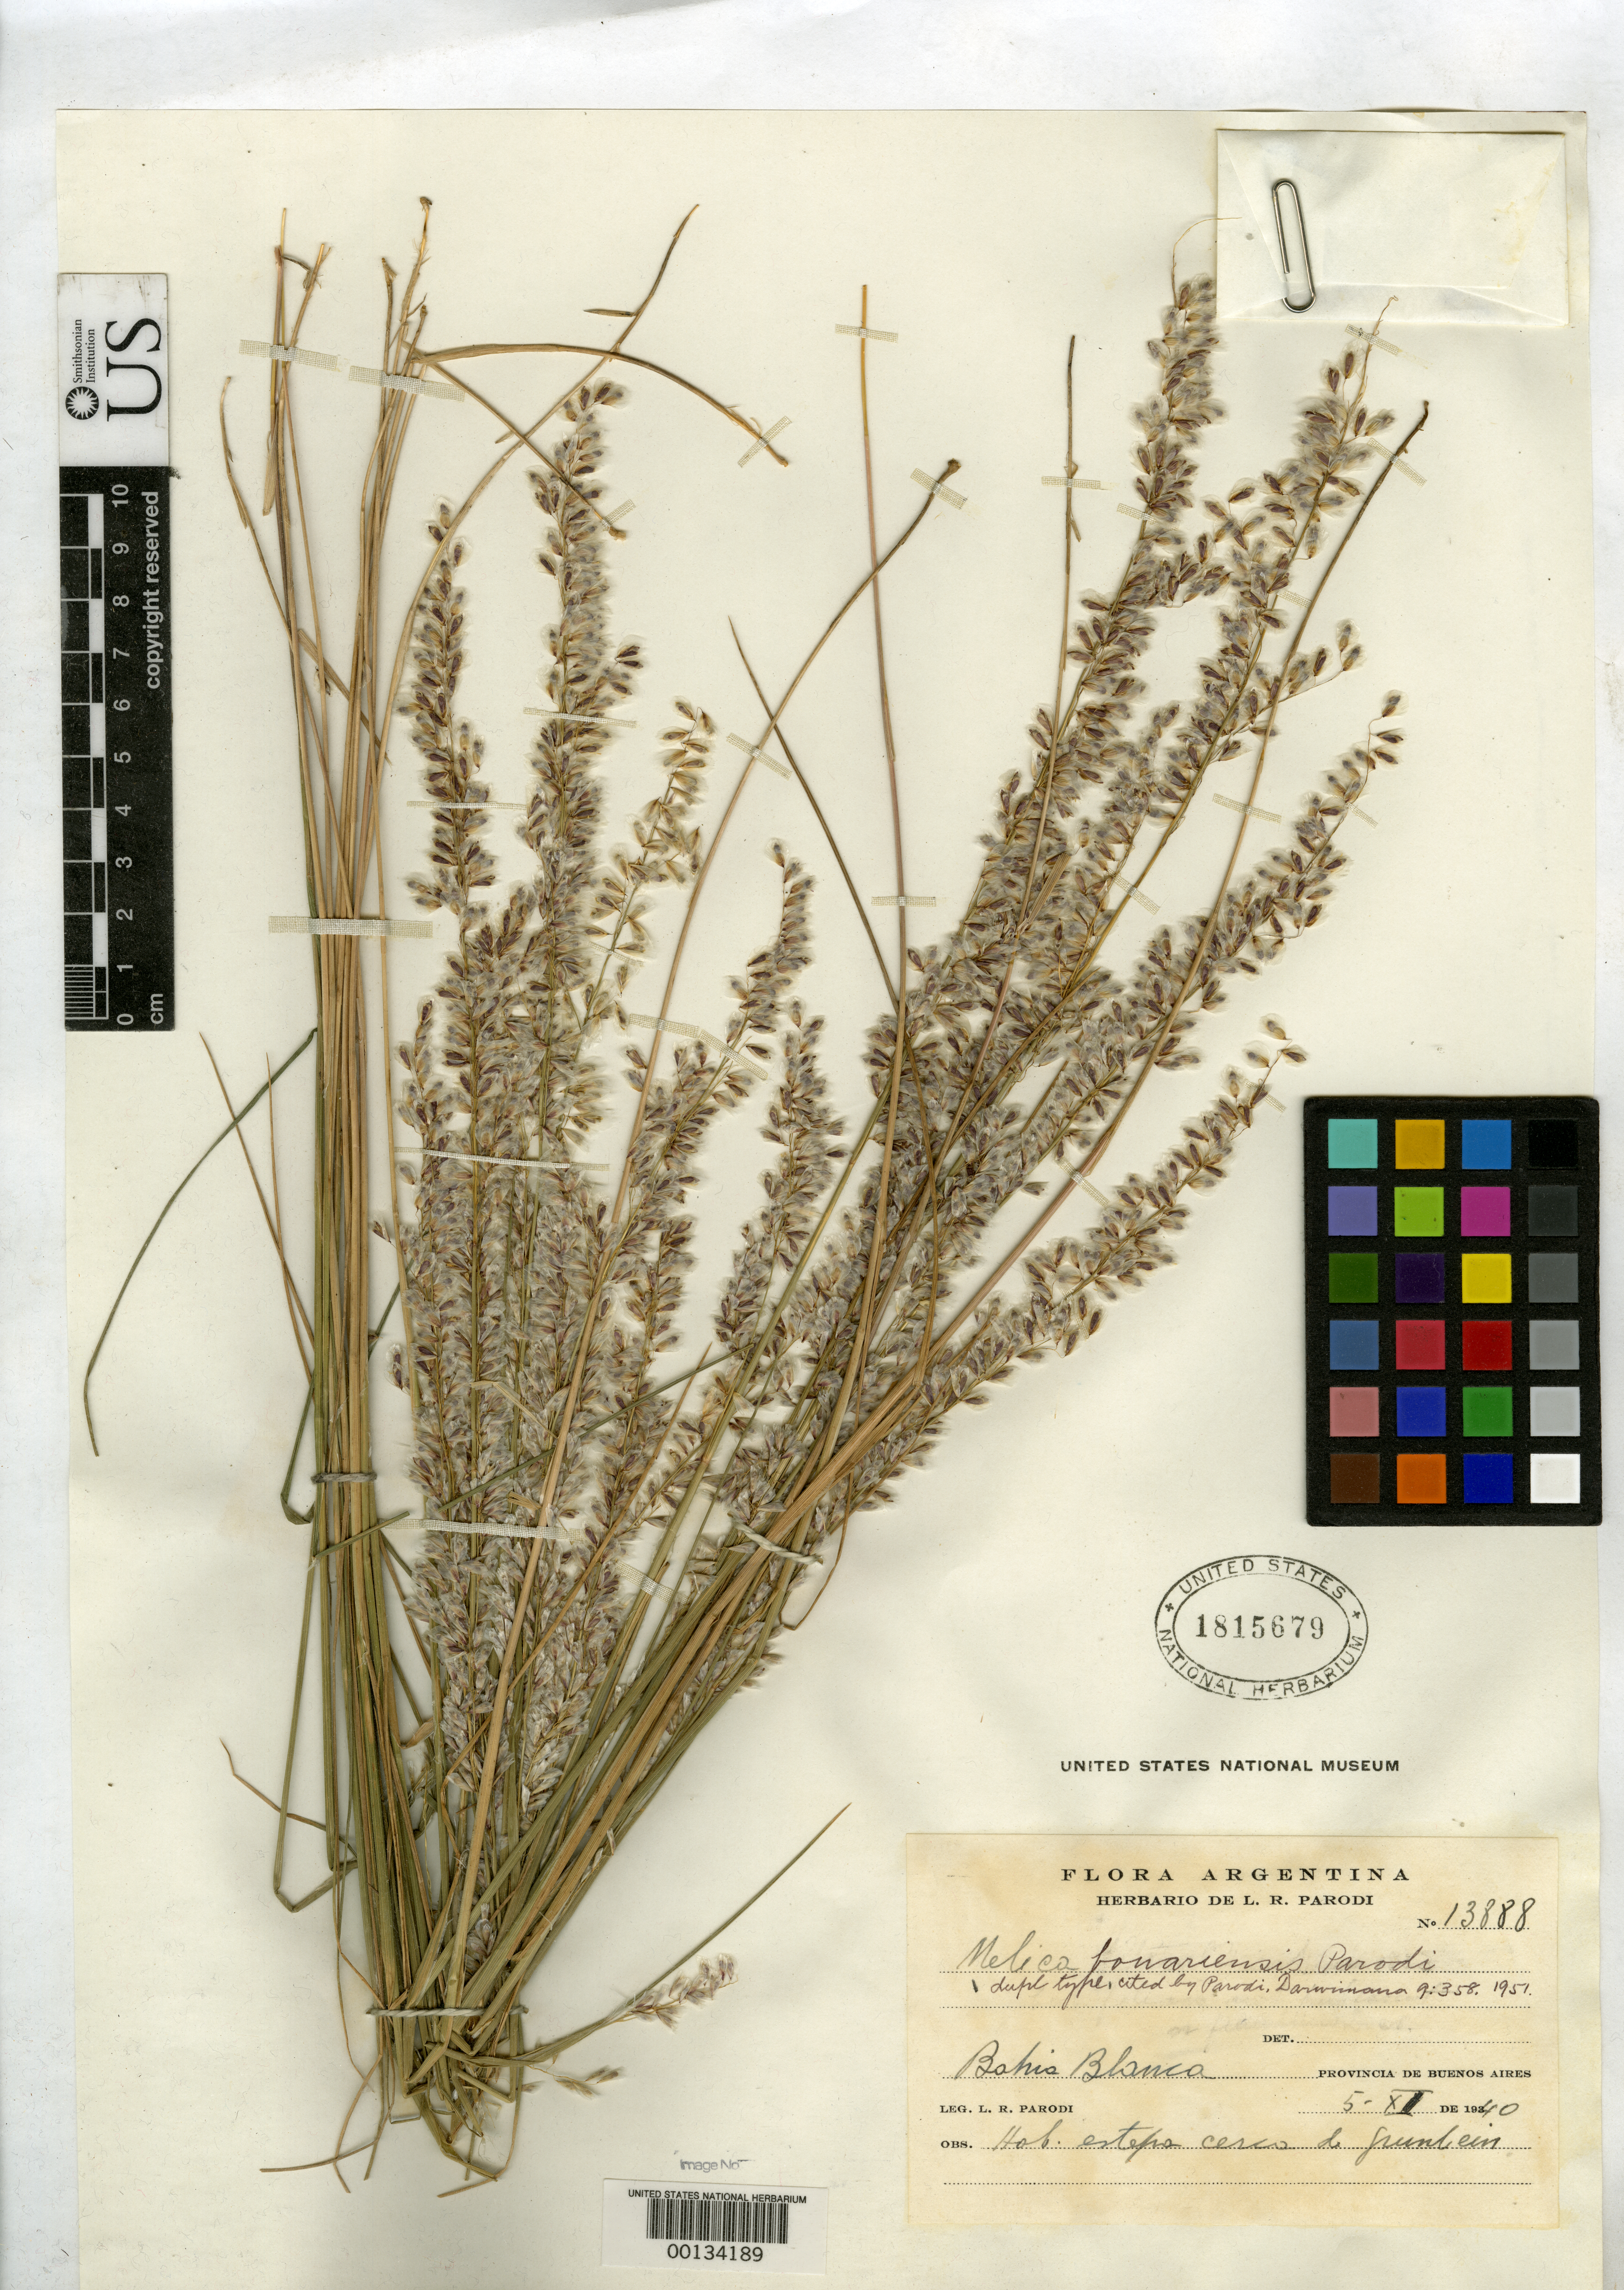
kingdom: Plantae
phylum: Tracheophyta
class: Liliopsida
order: Poales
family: Poaceae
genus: Melica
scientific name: Melica bonariensis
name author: Parodi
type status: Isotype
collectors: L. R. Parodi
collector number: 13888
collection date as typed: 05 Nov 1940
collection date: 1940-11-05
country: Argentina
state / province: Buenos Aires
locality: Bahia Blance, en El Estepa cerca de Grunbein.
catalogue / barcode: US 1815679